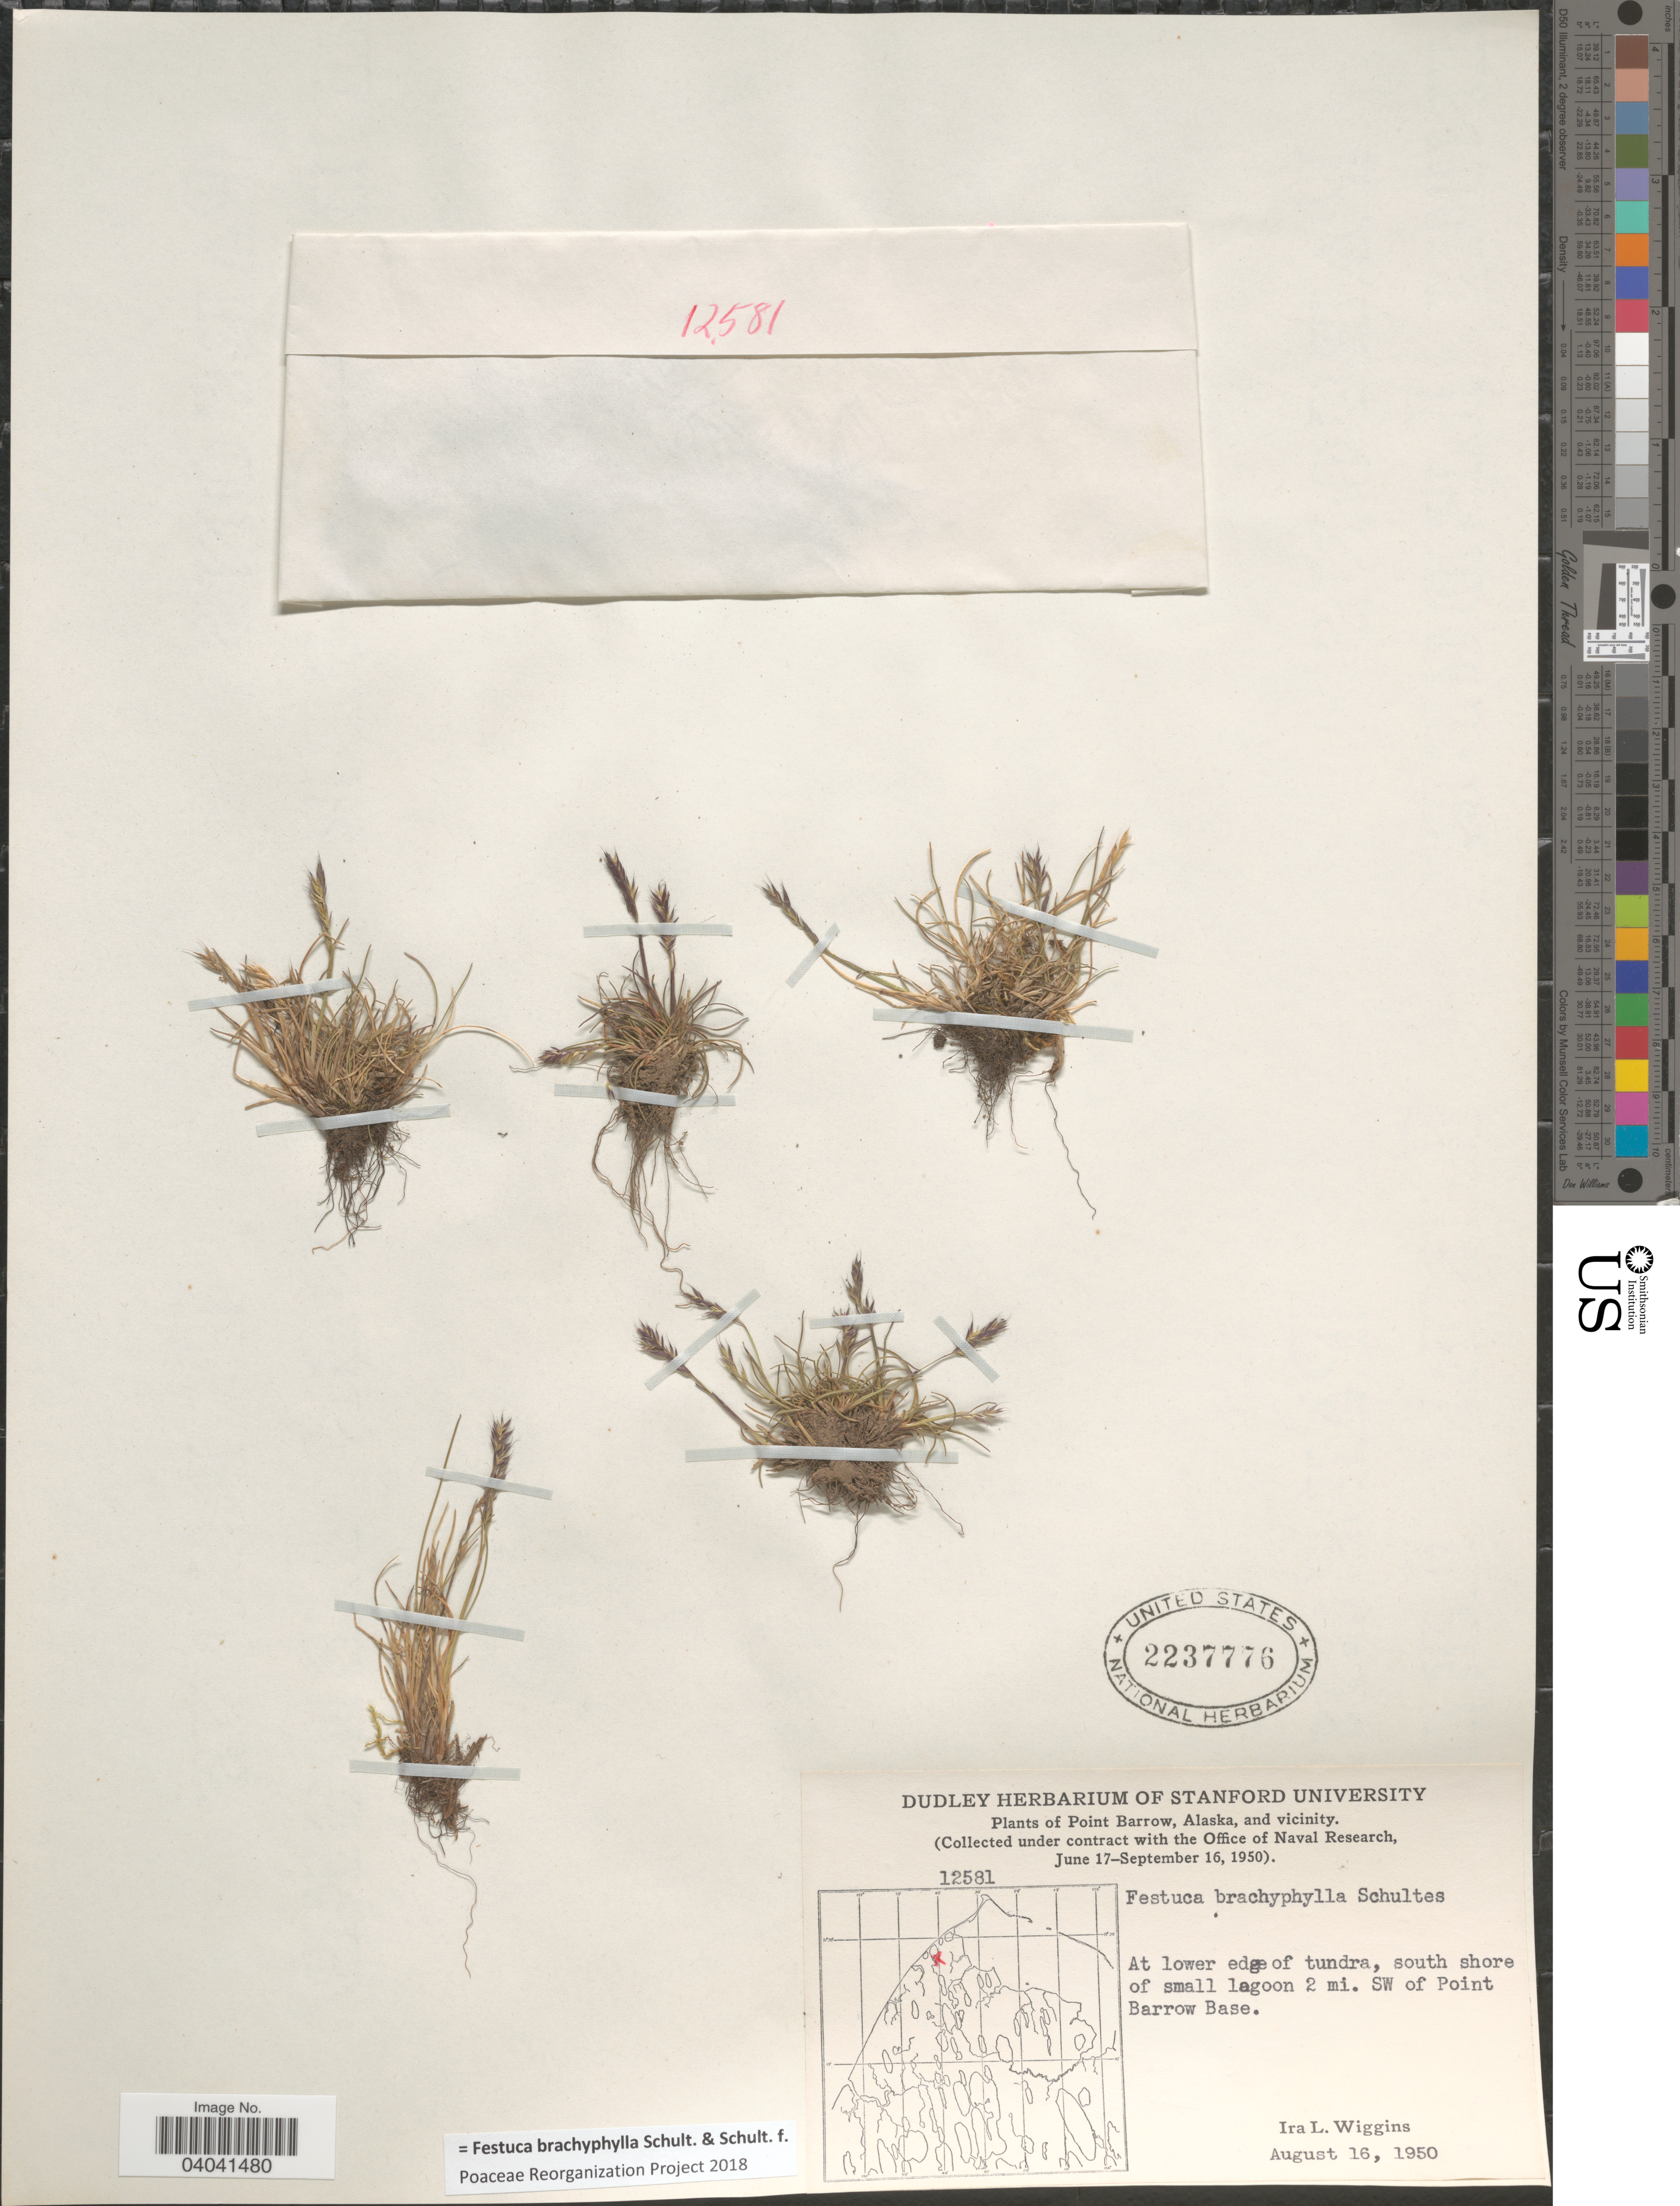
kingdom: Plantae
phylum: Tracheophyta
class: Liliopsida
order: Poales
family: Poaceae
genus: Festuca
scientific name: Festuca brachyphylla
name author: Schult. & Schult. f.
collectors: I. L. Wiggins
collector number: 12581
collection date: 1950-08-16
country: United States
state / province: Alaska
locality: Arctic Alaska. At lower edge of tundra, south shore of small lagoon 2 mi. SW of Point Barrow Base.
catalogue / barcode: US 2237776